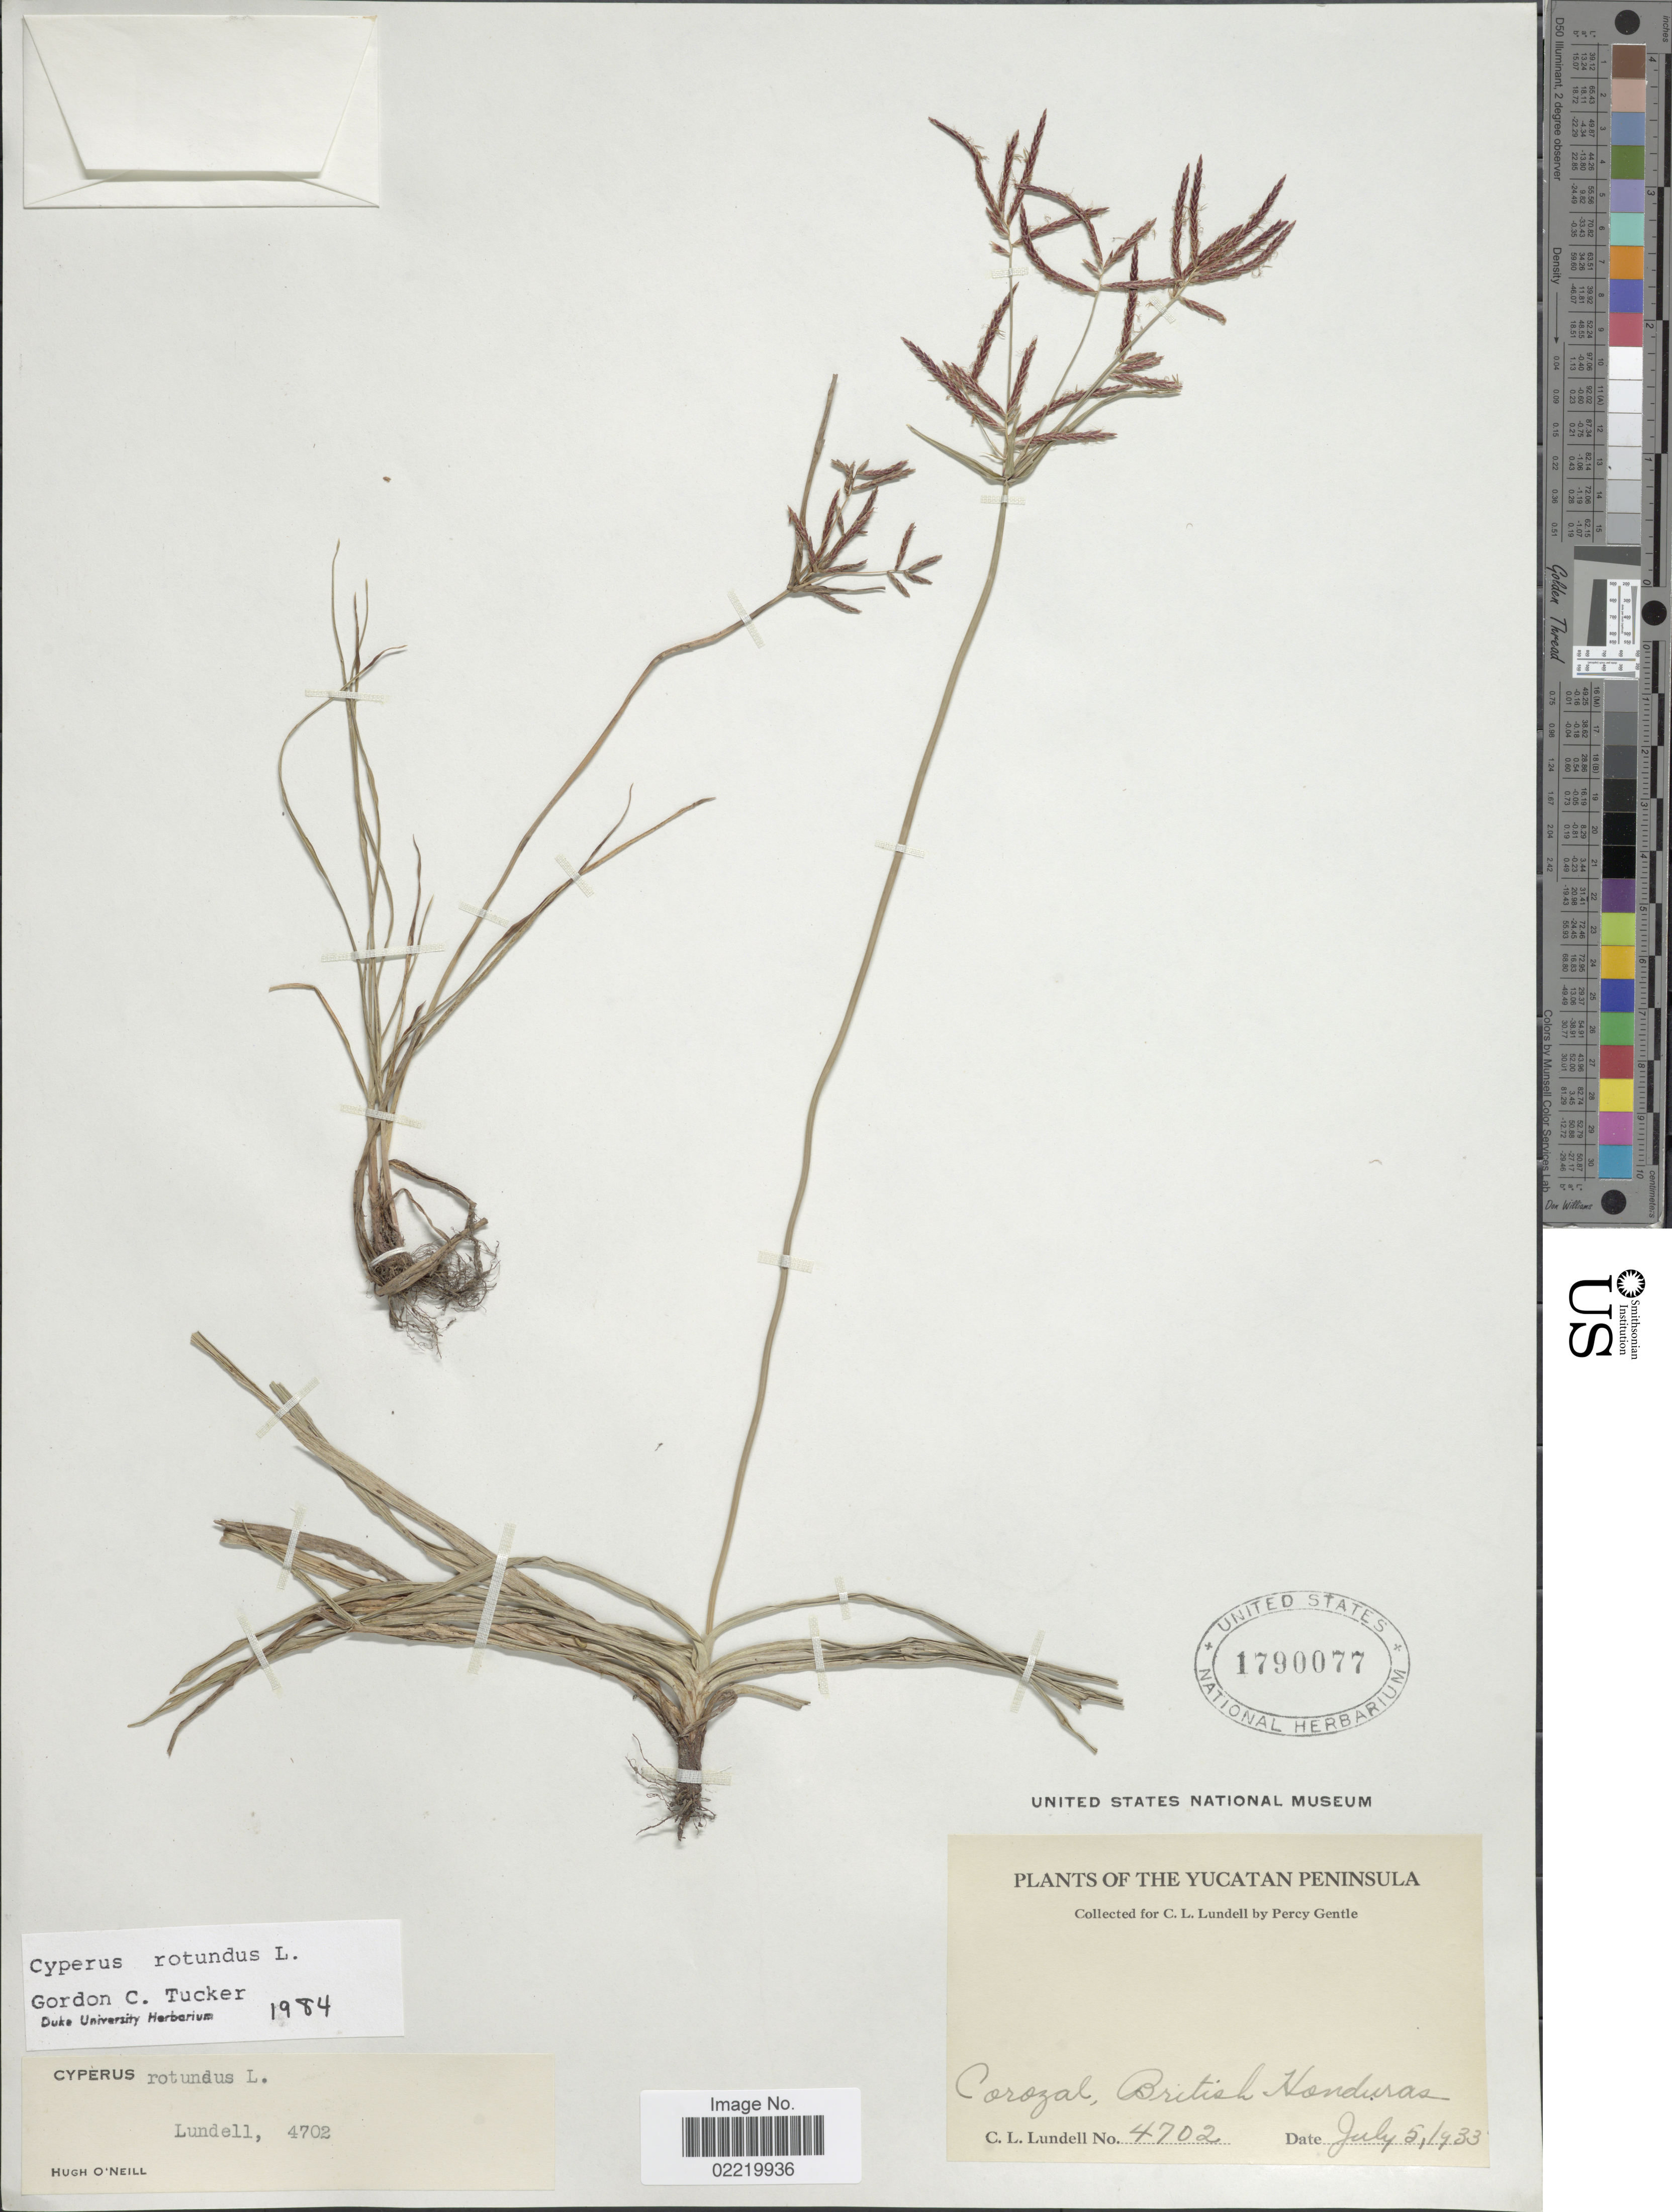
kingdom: Plantae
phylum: Tracheophyta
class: Liliopsida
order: Poales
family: Cyperaceae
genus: Cyperus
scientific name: Cyperus rotundus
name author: L.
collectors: C. L. Lundell & P. H. Gentle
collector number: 4702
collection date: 1933-07-05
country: Belize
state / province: Corozal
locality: Yucatan Peninsul, British Honduras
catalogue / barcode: US 1790077